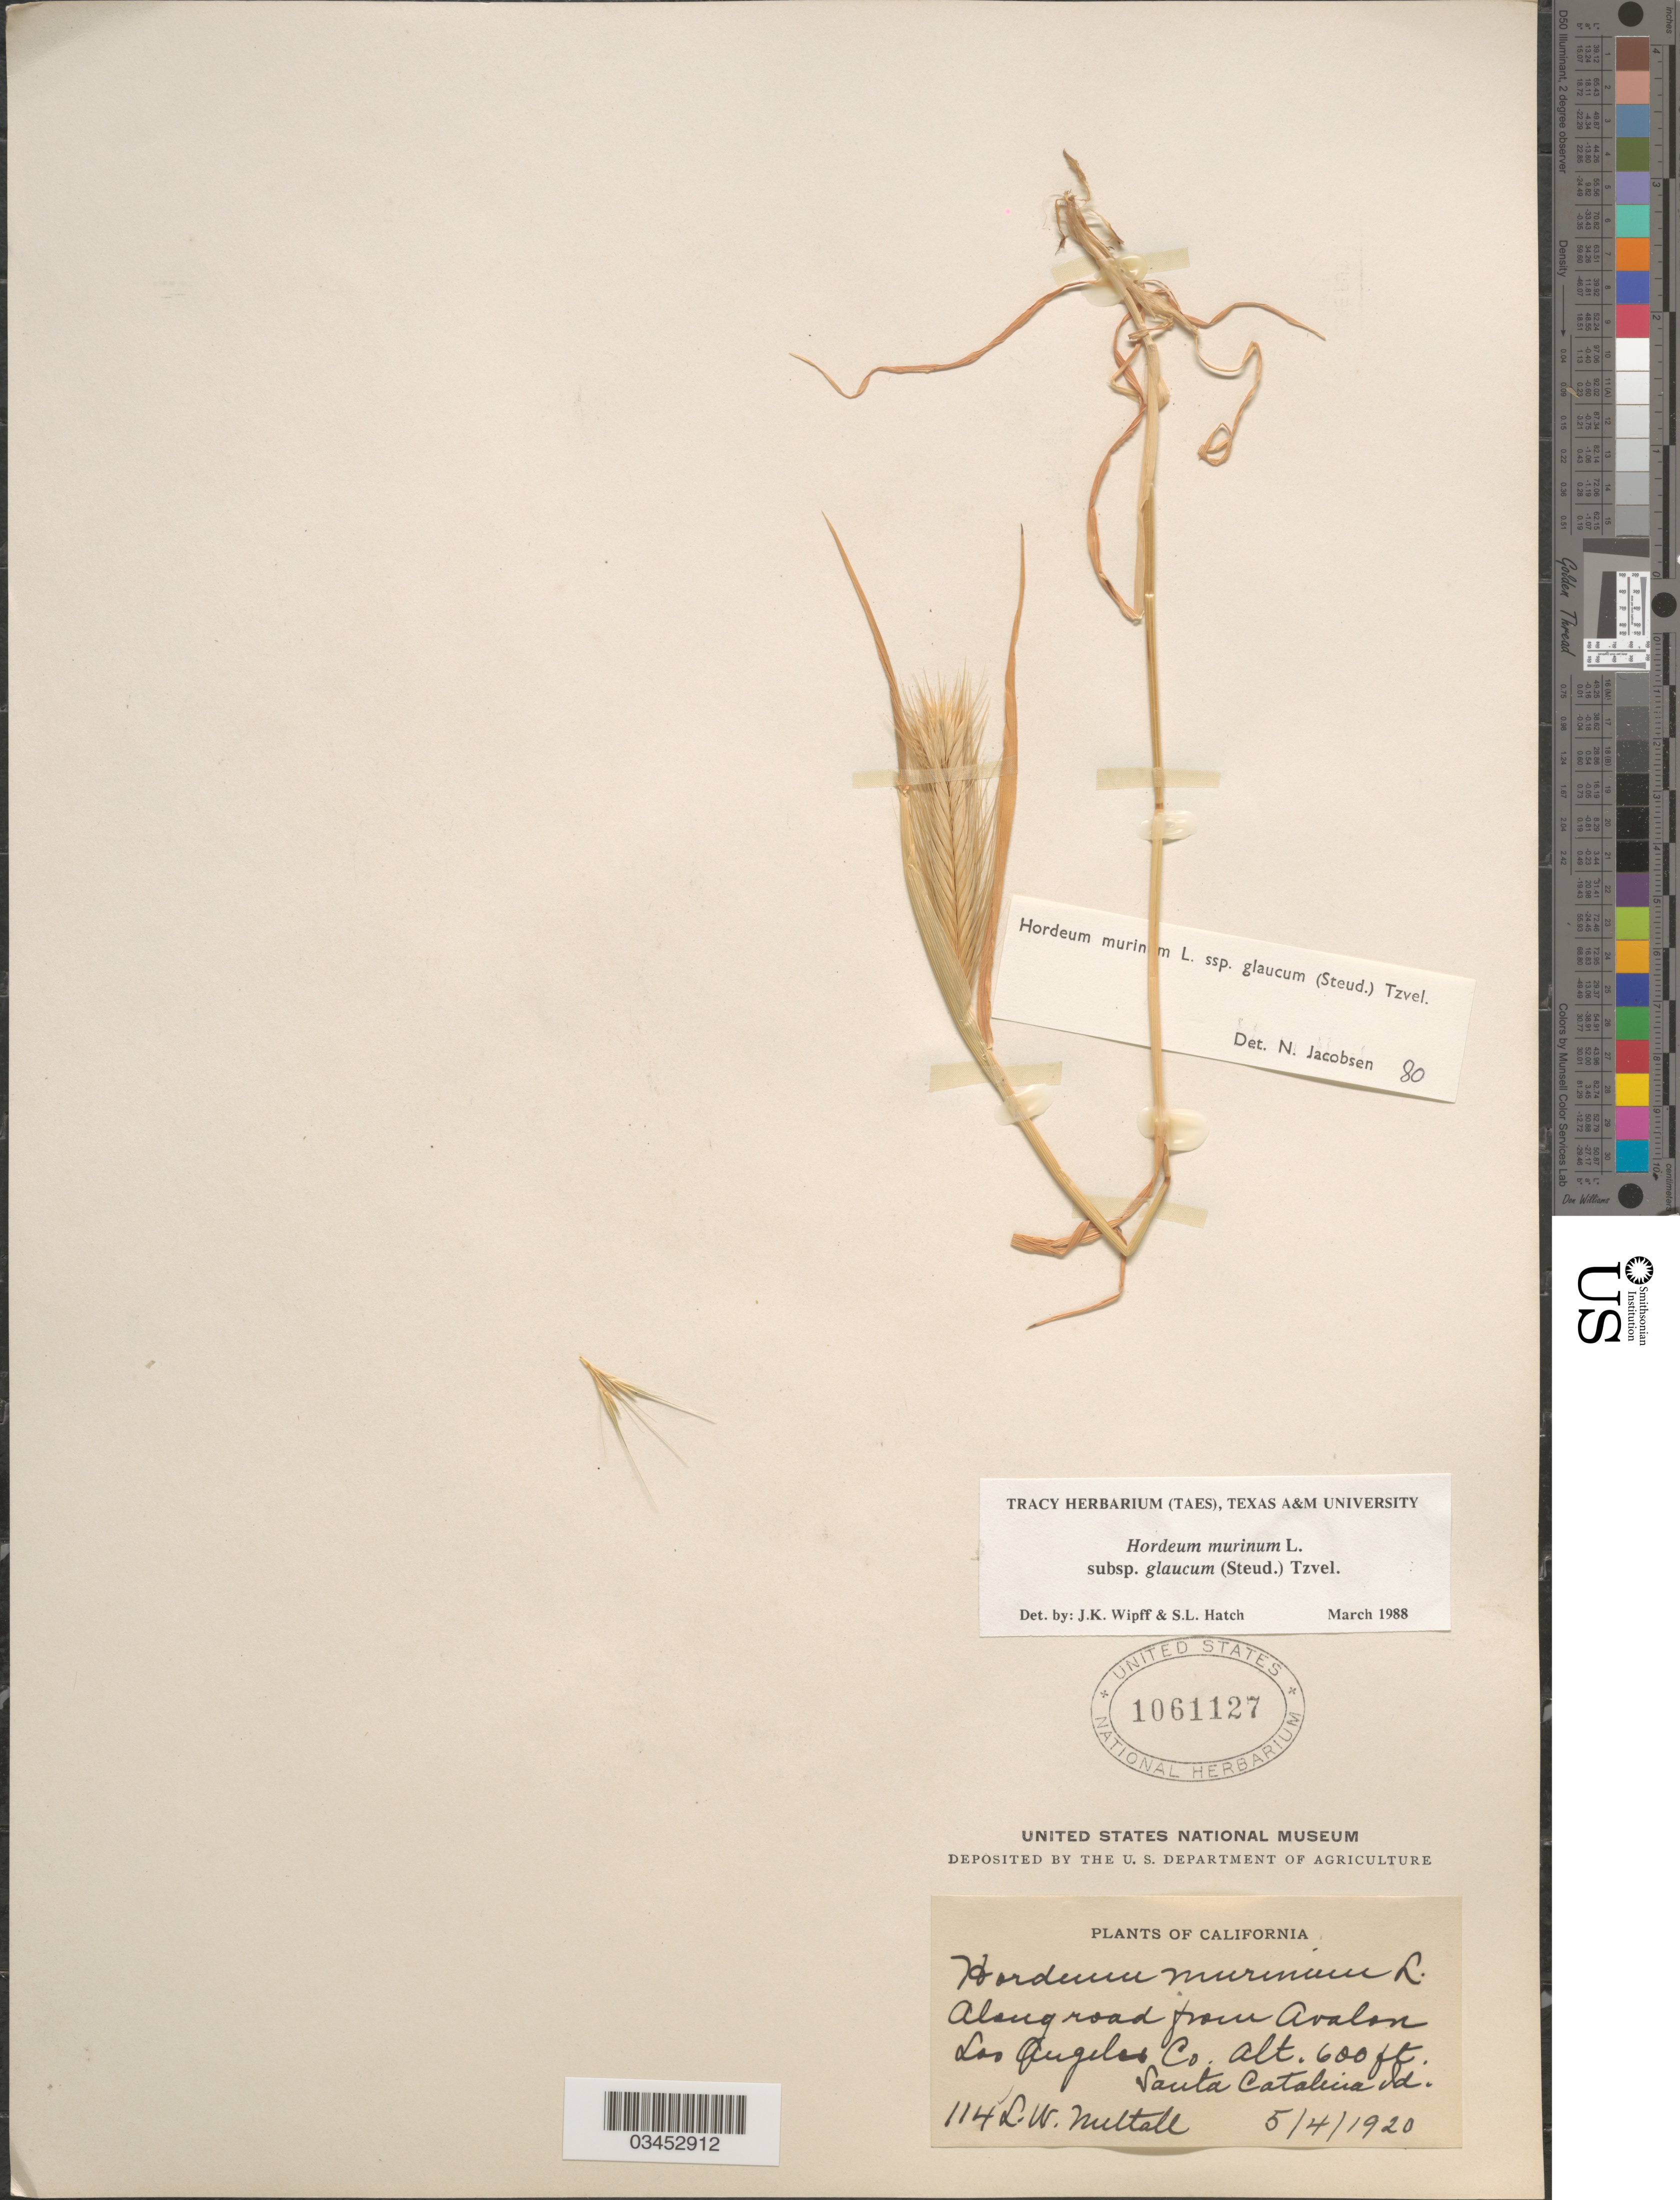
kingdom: Plantae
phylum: Tracheophyta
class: Liliopsida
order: Poales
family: Poaceae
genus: Hordeum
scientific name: Hordeum murinum subsp. glaucum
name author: (Steud.) Tzvelev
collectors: L. W. Nuttall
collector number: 114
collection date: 1920-05-04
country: United States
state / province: California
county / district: Los Angeles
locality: Along road from Avalon Los Angeles Co. Santa Catalina Id.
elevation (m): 183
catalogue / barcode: US 1061127